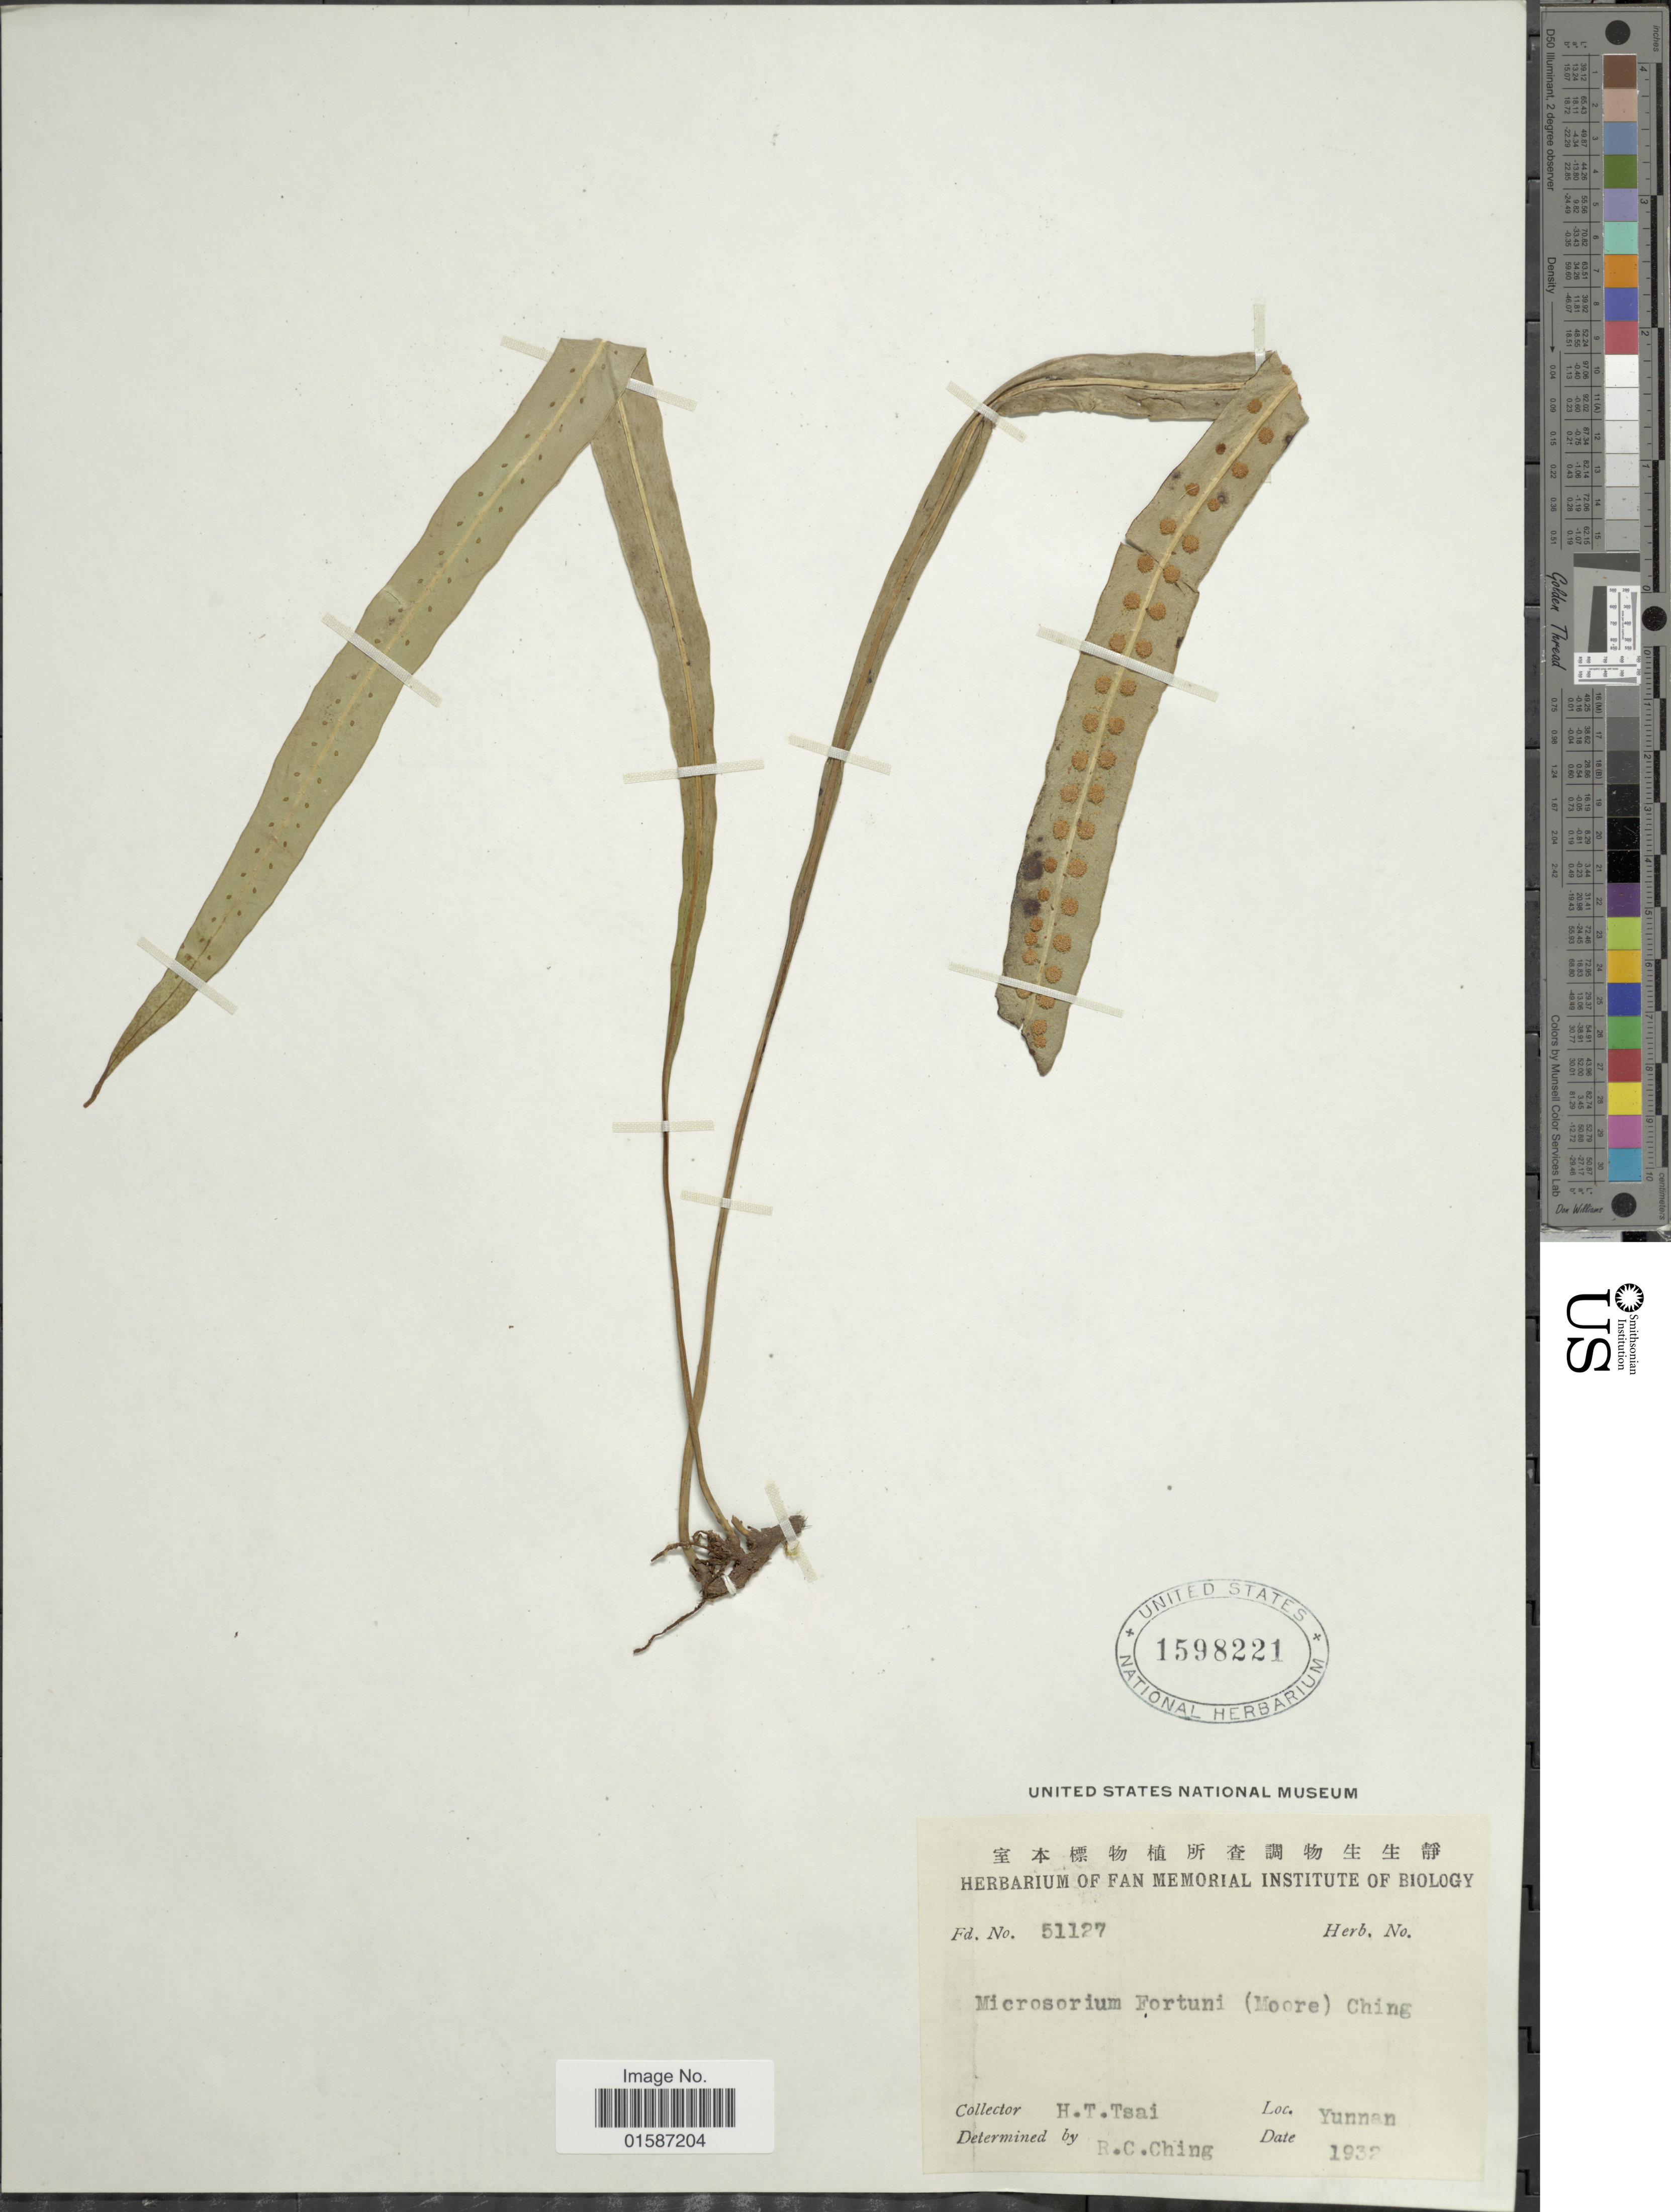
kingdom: Plantae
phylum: Tracheophyta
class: Polypodiopsida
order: Polypodiales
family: Polypodiaceae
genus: Neolepisorus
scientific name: Neolepisorus fortunei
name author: (T. Moore) Li S. Wang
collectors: H. Tsai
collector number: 51127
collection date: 1932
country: China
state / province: Yunnan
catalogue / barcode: US 1598221